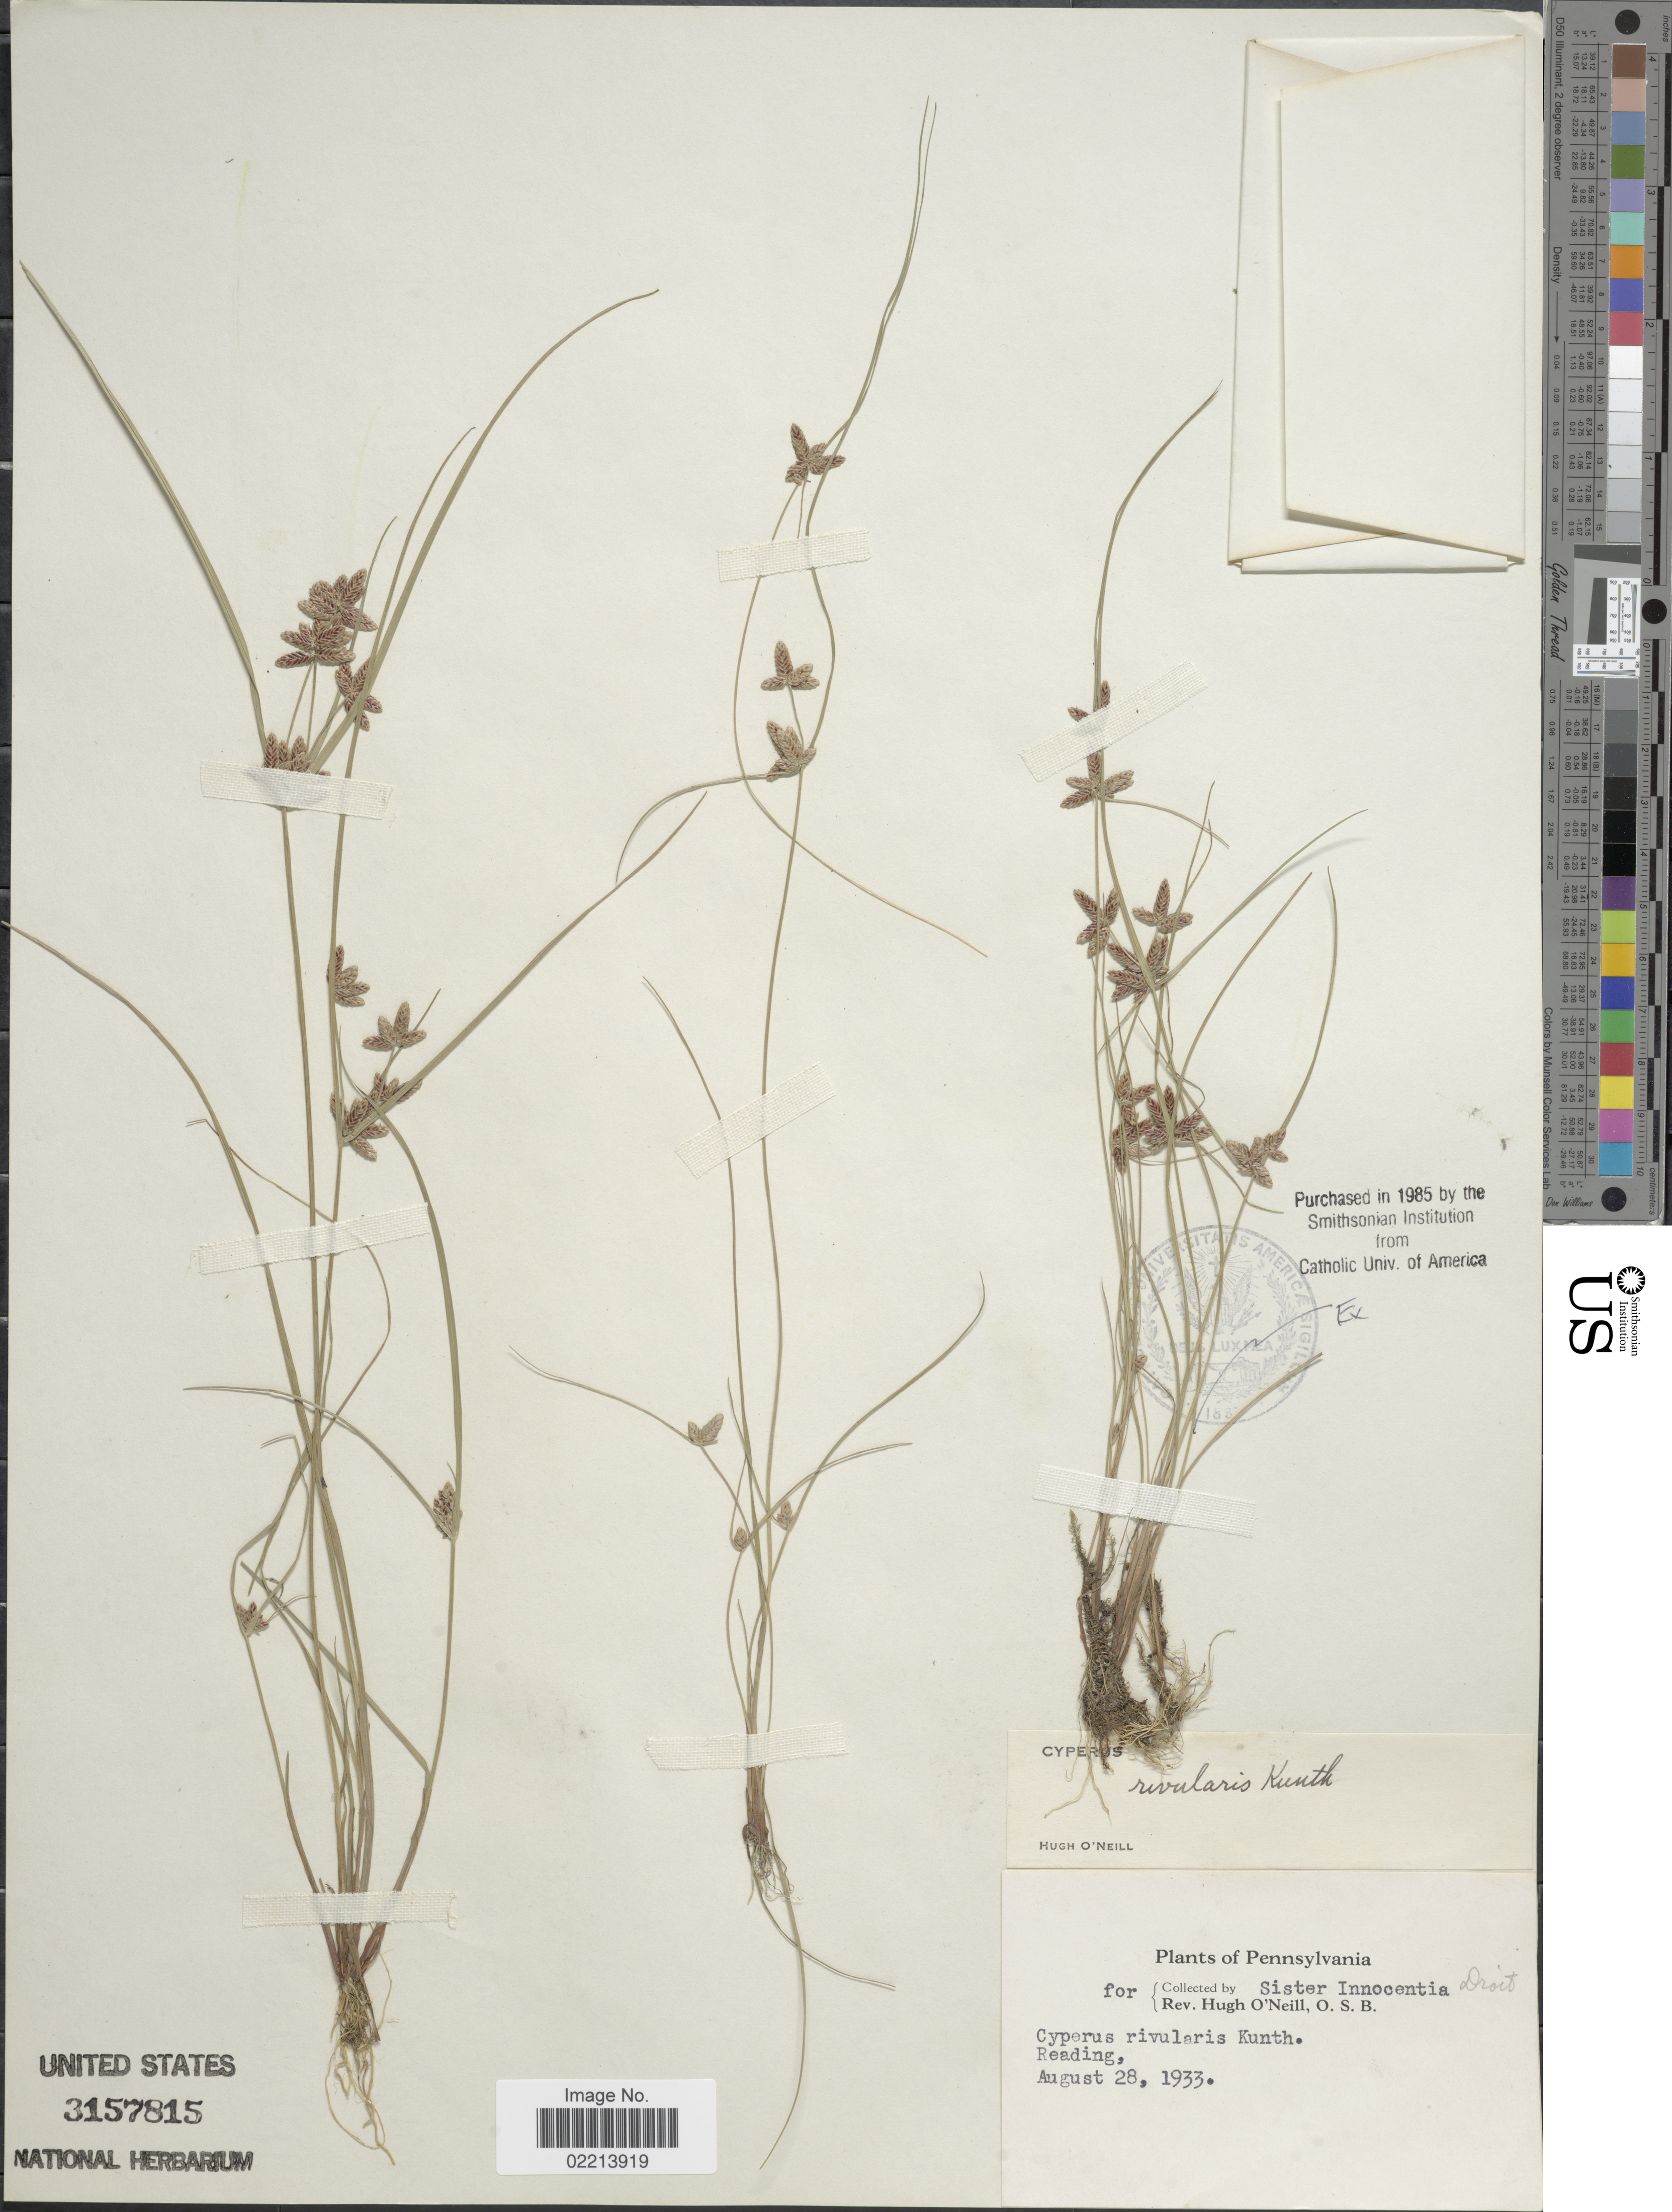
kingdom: Plantae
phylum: Tracheophyta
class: Liliopsida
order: Poales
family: Cyperaceae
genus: Cyperus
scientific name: Cyperus bipartitus Torr.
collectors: S. Innocentia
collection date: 1933-08-28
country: United States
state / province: Pennsylvania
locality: Reading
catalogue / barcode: US 3157815